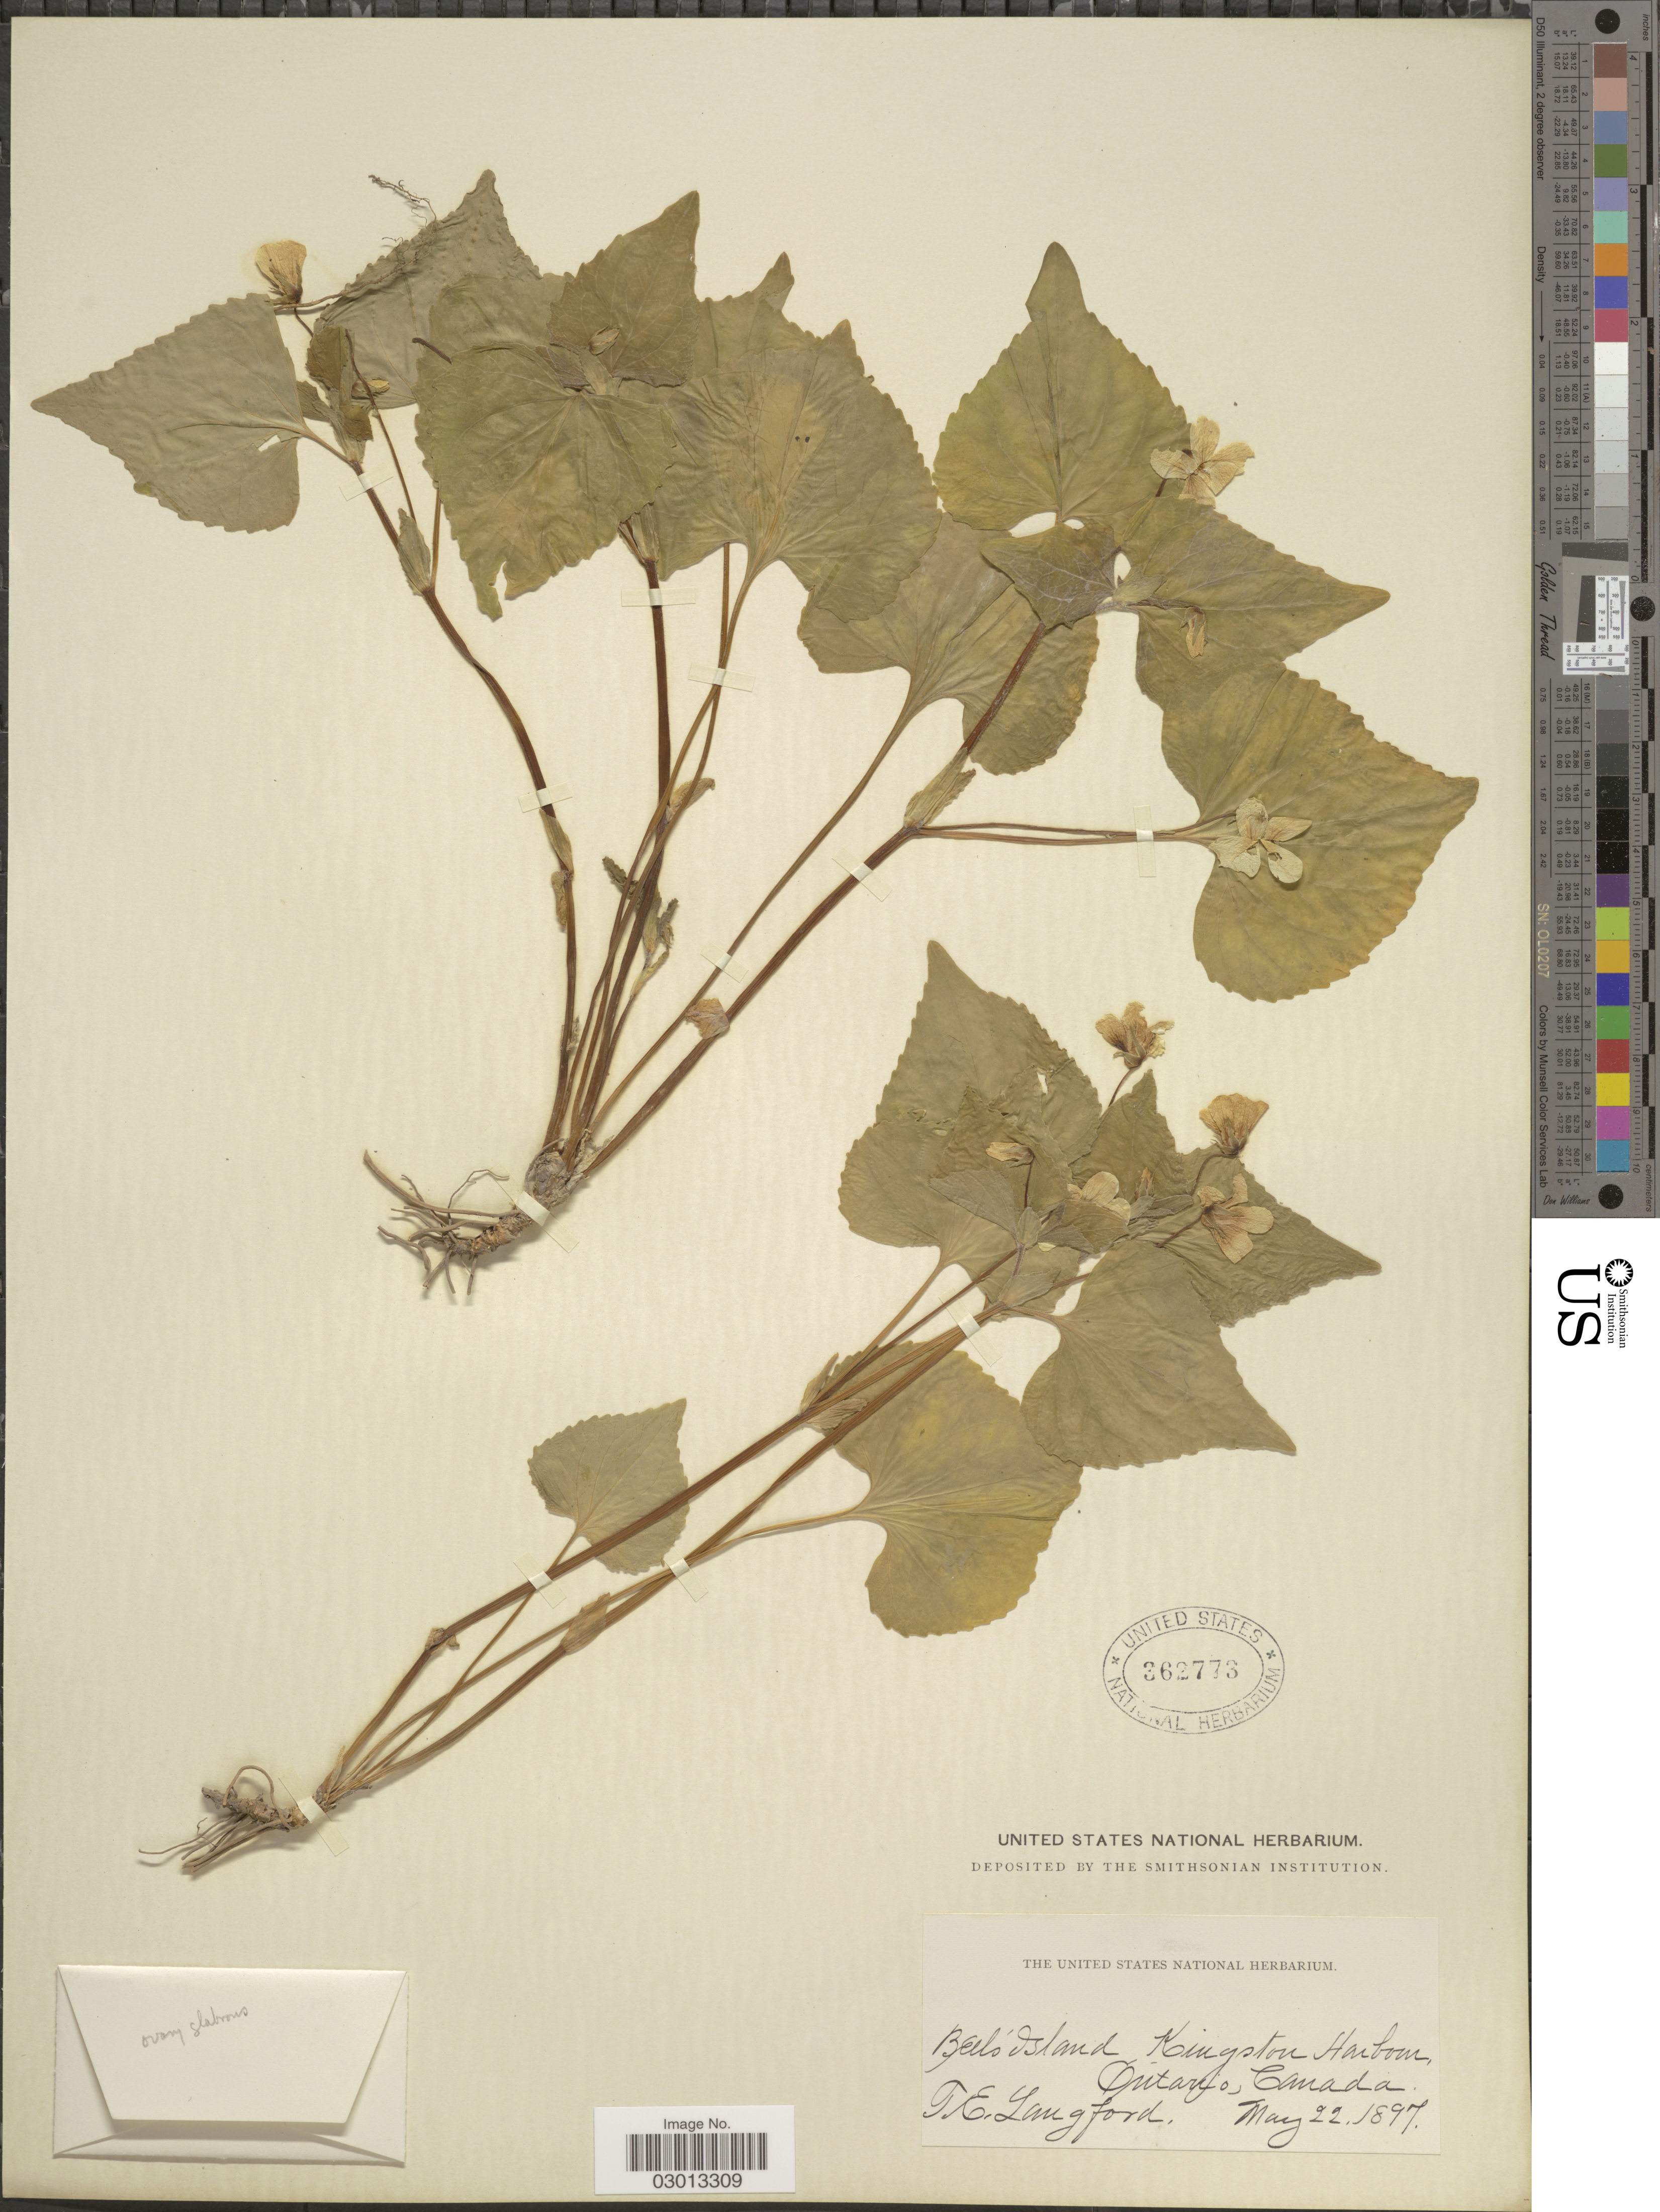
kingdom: Plantae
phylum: Tracheophyta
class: Magnoliopsida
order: Malpighiales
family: Violaceae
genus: Viola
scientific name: Viola pensylvanica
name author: Michx.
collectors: J. Langford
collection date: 1897-05-22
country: Canada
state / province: Ontario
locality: Bell's Island, Kingston Harbour, Ontario.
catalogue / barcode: US 362773